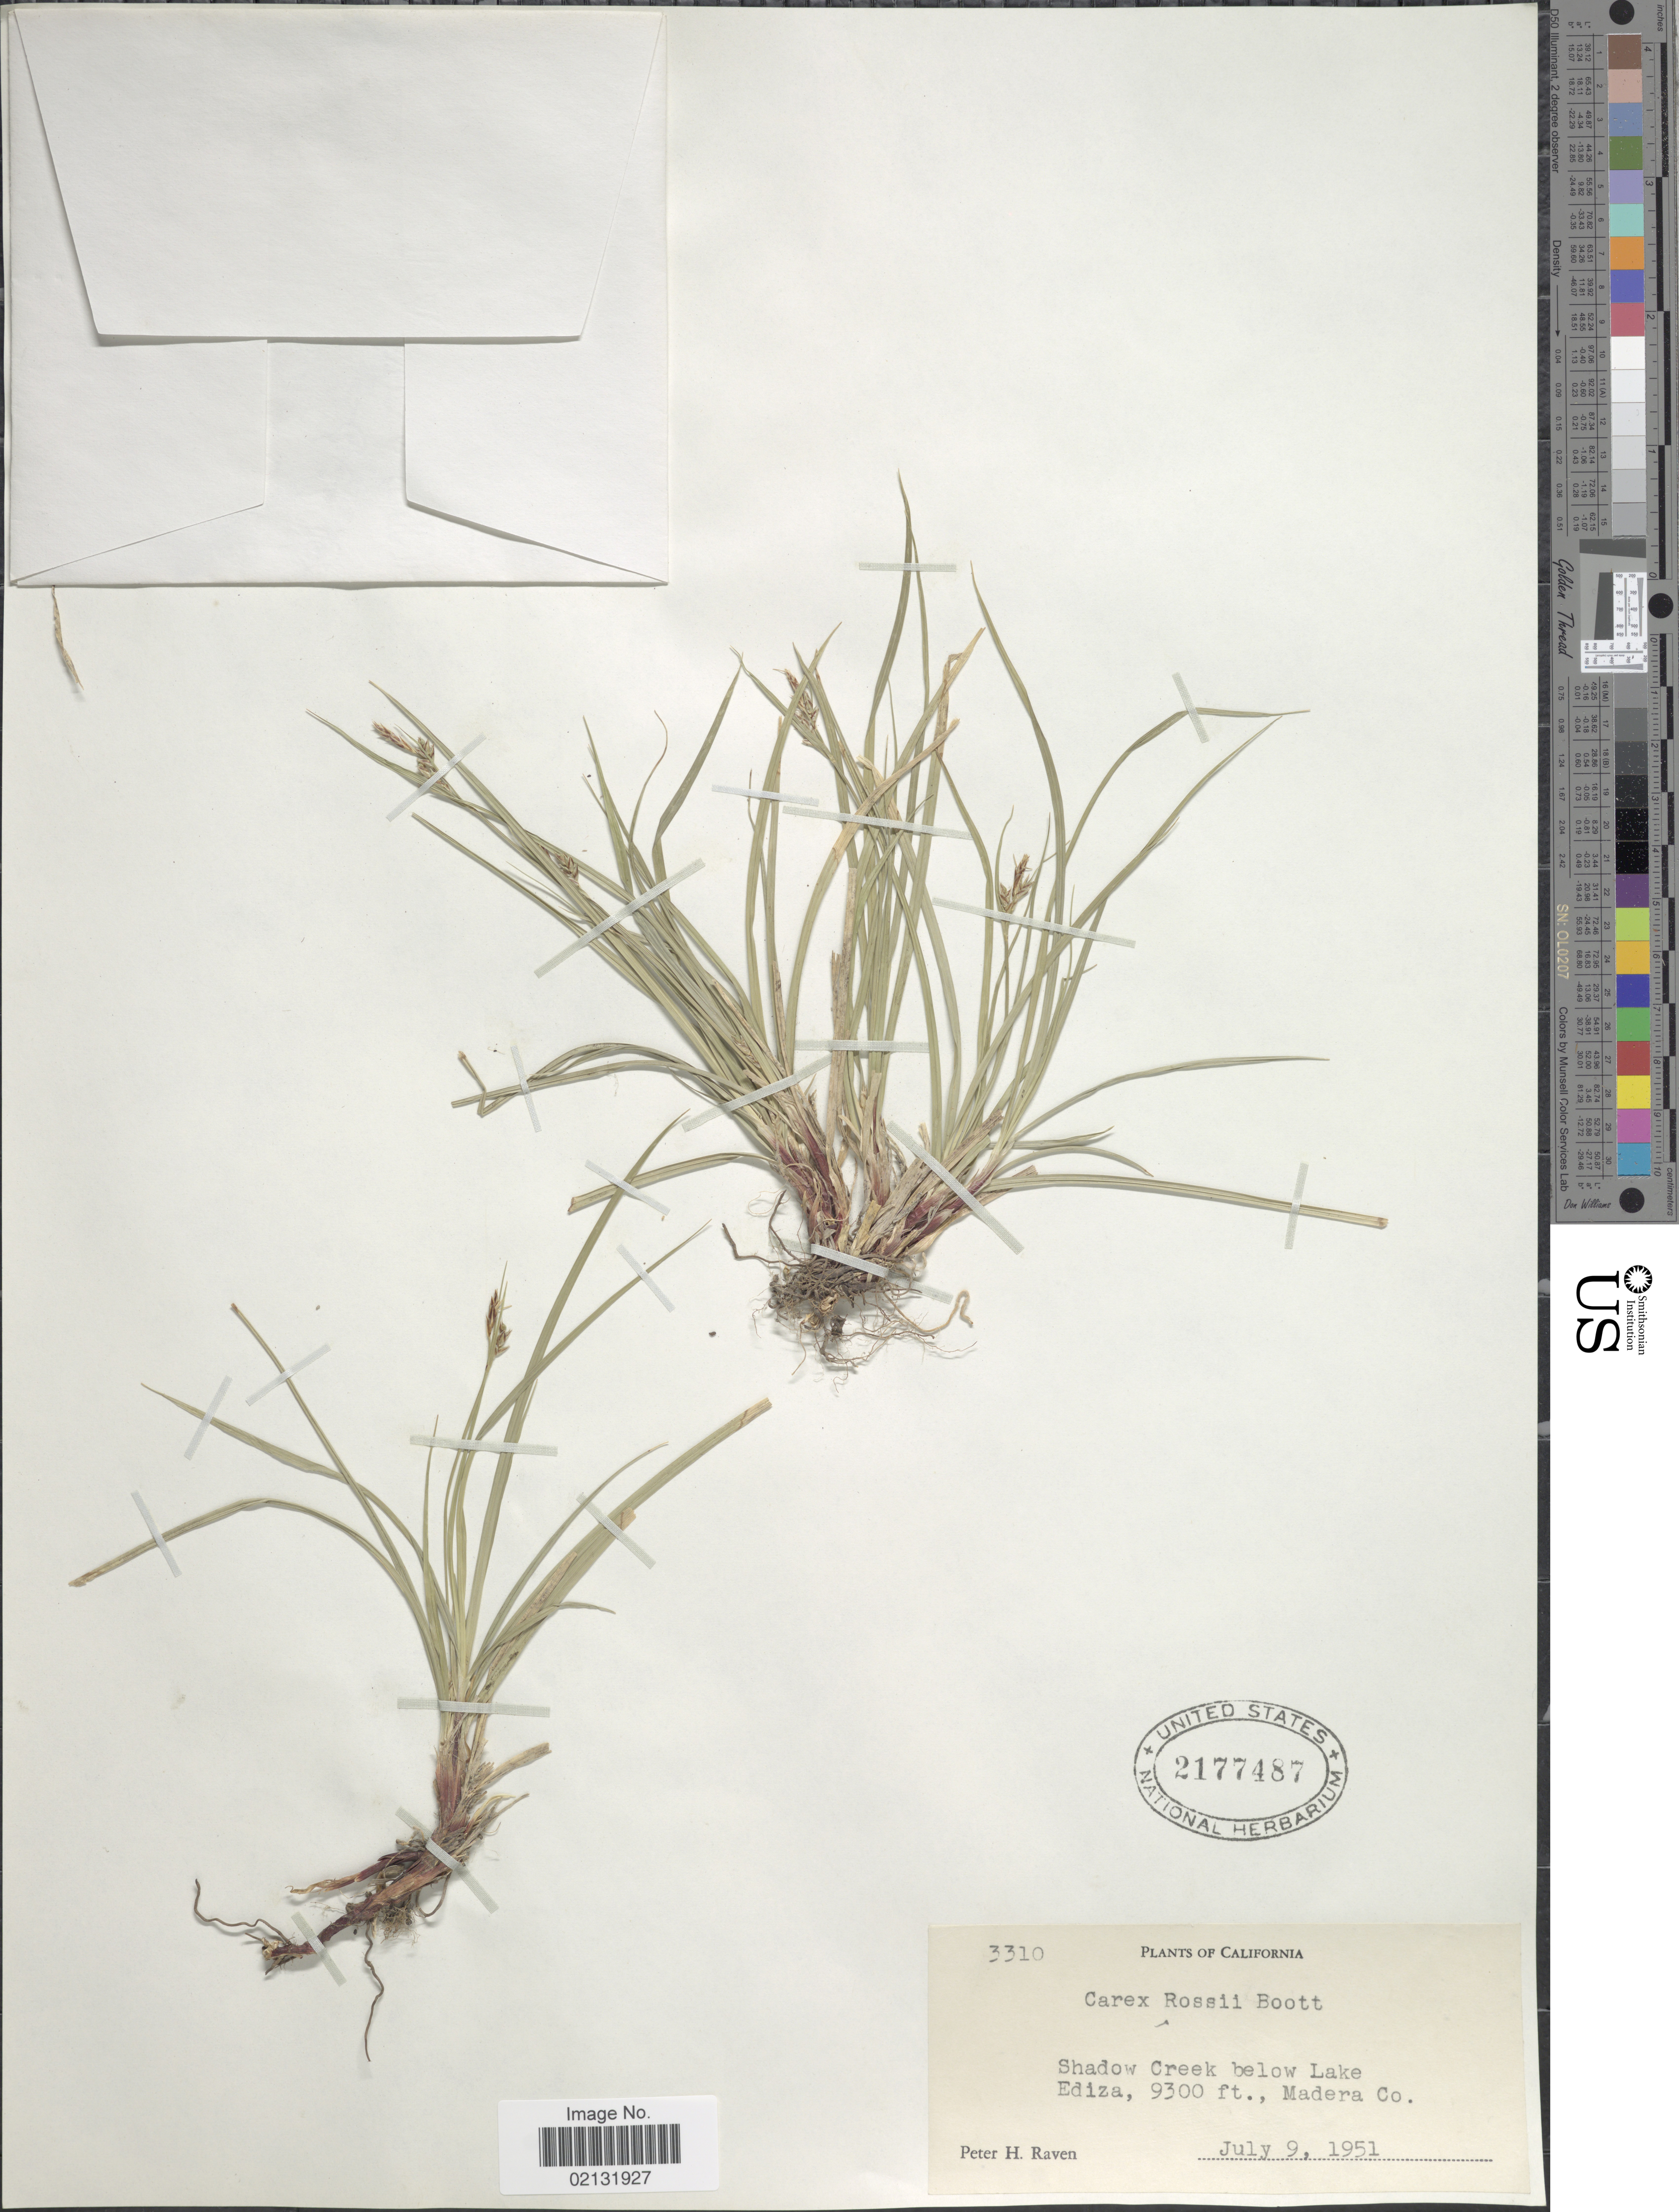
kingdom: Plantae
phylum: Tracheophyta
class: Liliopsida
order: Poales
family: Cyperaceae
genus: Carex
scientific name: Carex rossii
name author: Boott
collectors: P. Raven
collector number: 3310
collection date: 1951-07-09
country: United States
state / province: California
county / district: Madera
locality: Shadow Creek below Lake Ediza, Madera Co.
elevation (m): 2835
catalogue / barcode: US 2177487